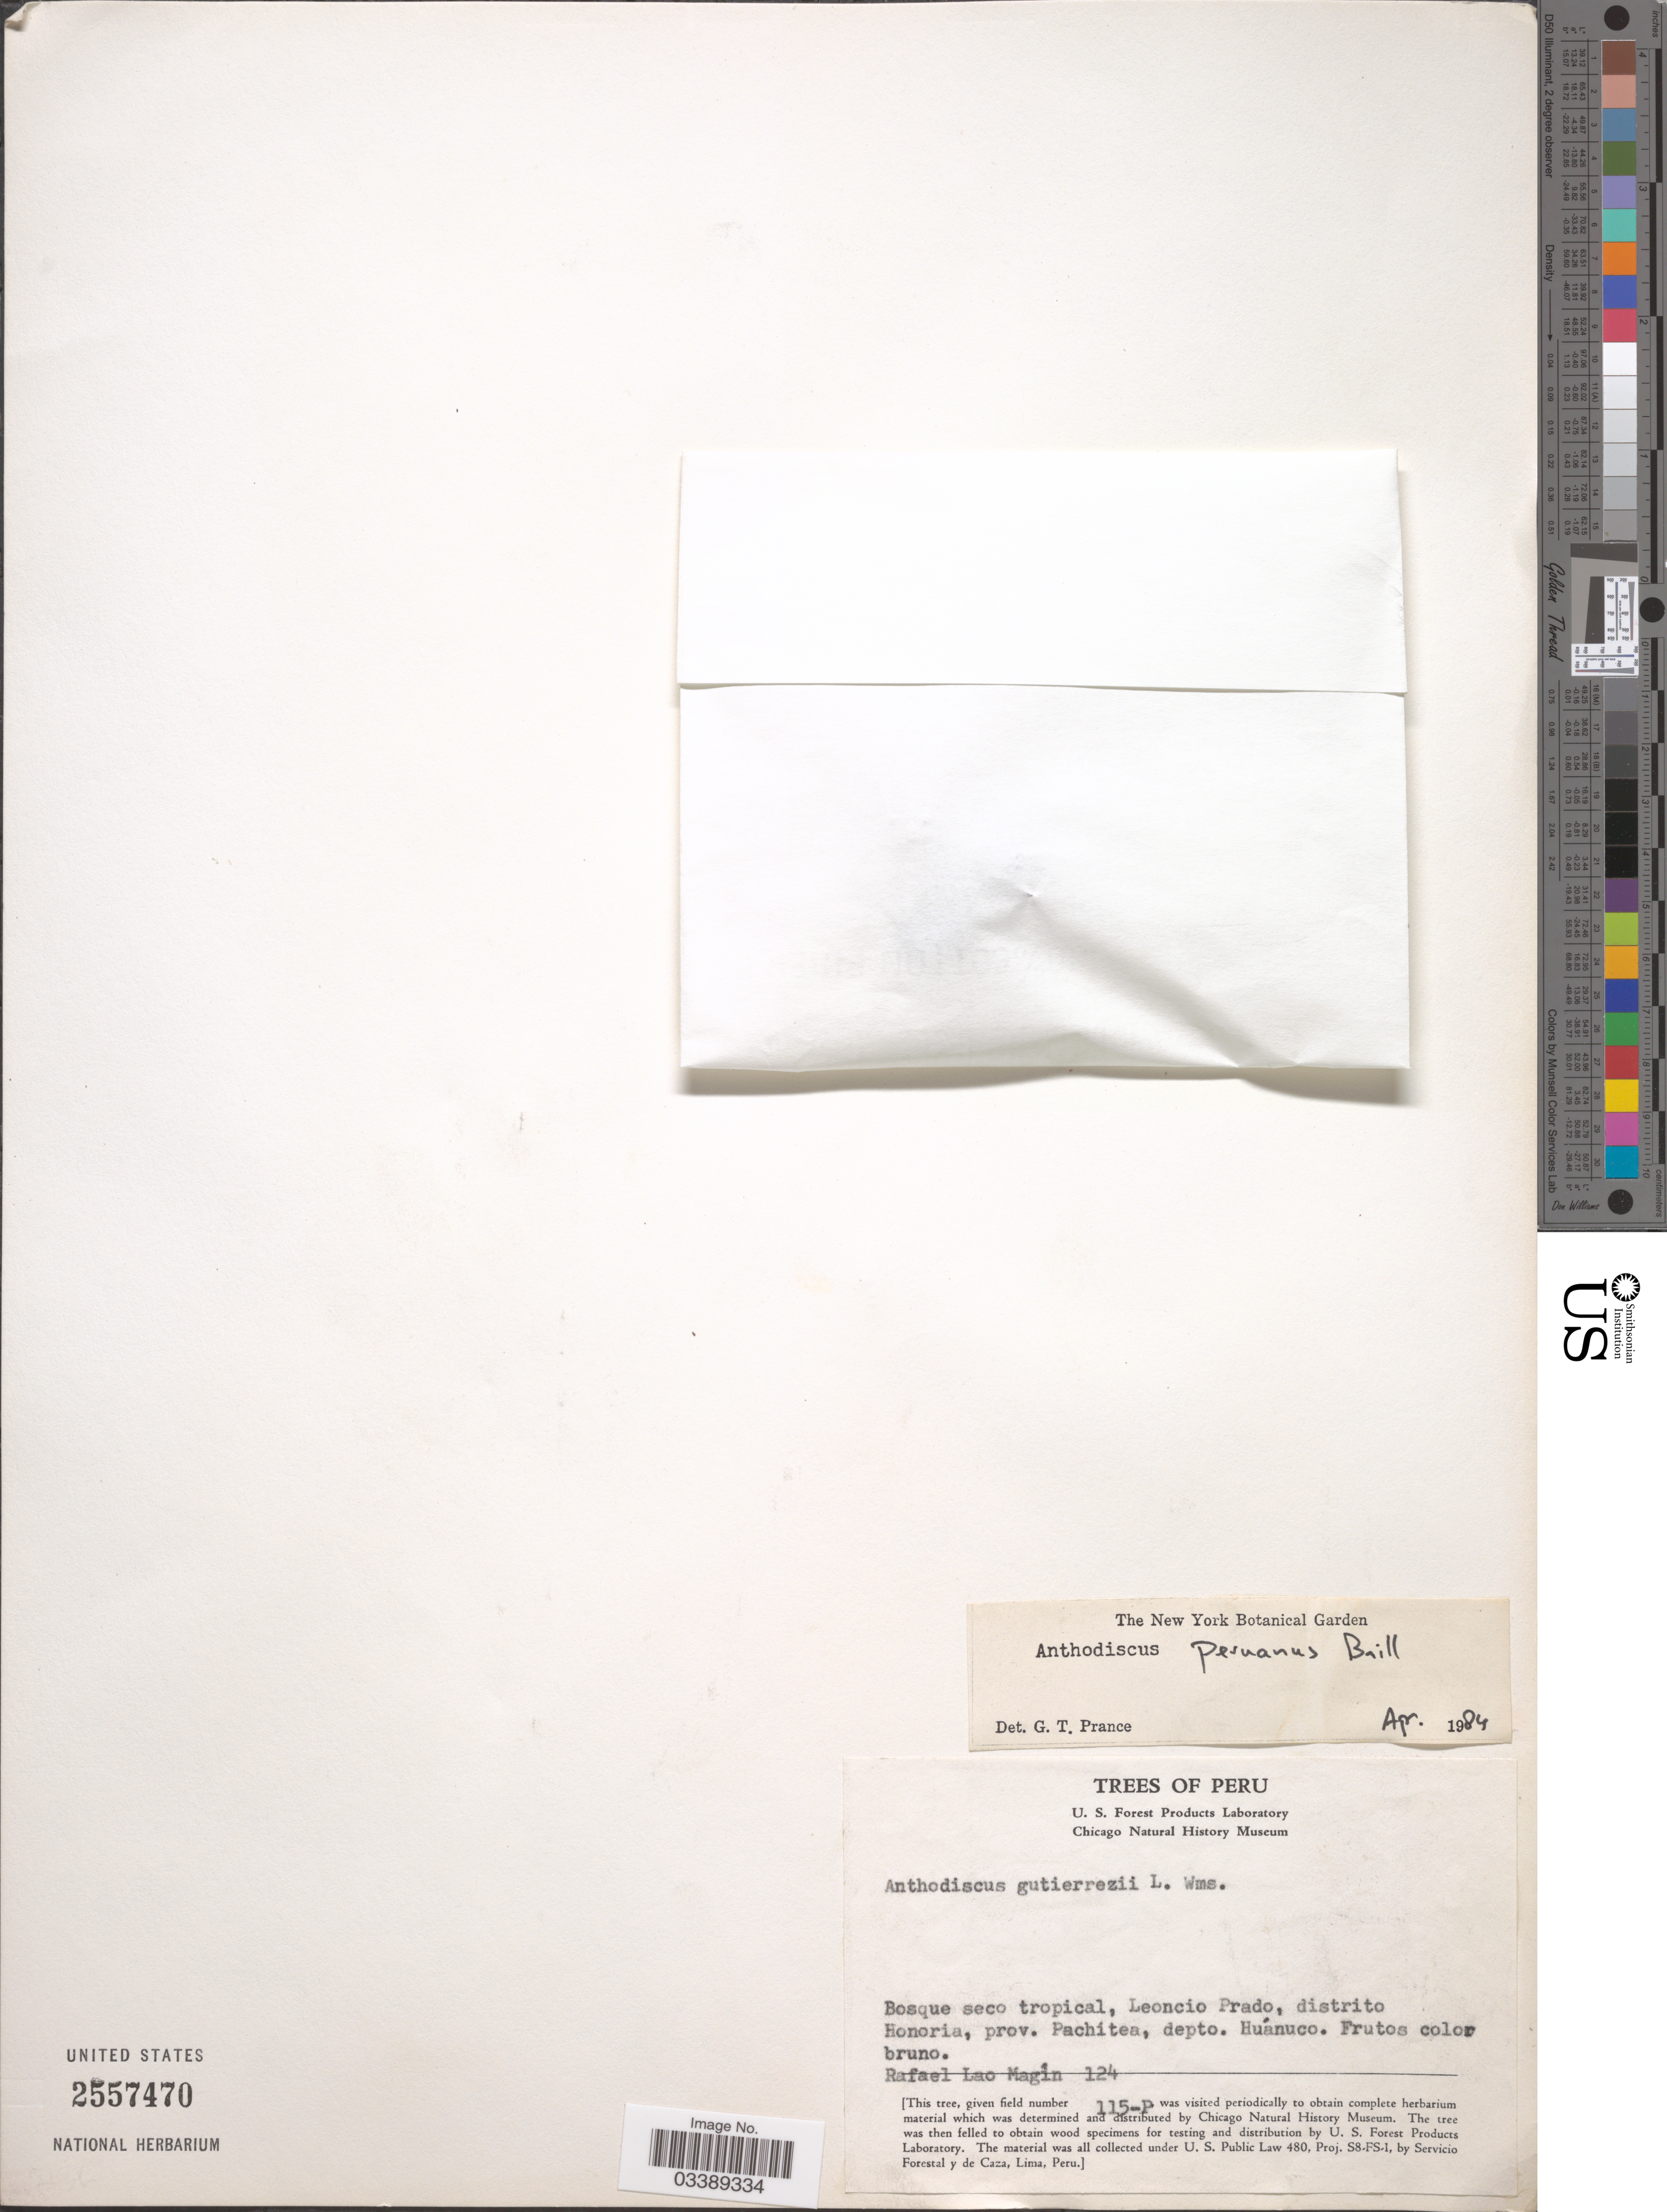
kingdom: Plantae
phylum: Tracheophyta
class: Magnoliopsida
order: Malpighiales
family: Caryocaraceae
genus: Anthodiscus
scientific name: Anthodiscus peruanus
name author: Baill.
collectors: R. L. Magin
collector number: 124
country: Peru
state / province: Huánuco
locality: Leoncio Prado, distrito Honoria, prov. Pachitea, depto. Huánuco.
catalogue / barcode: US 2557470